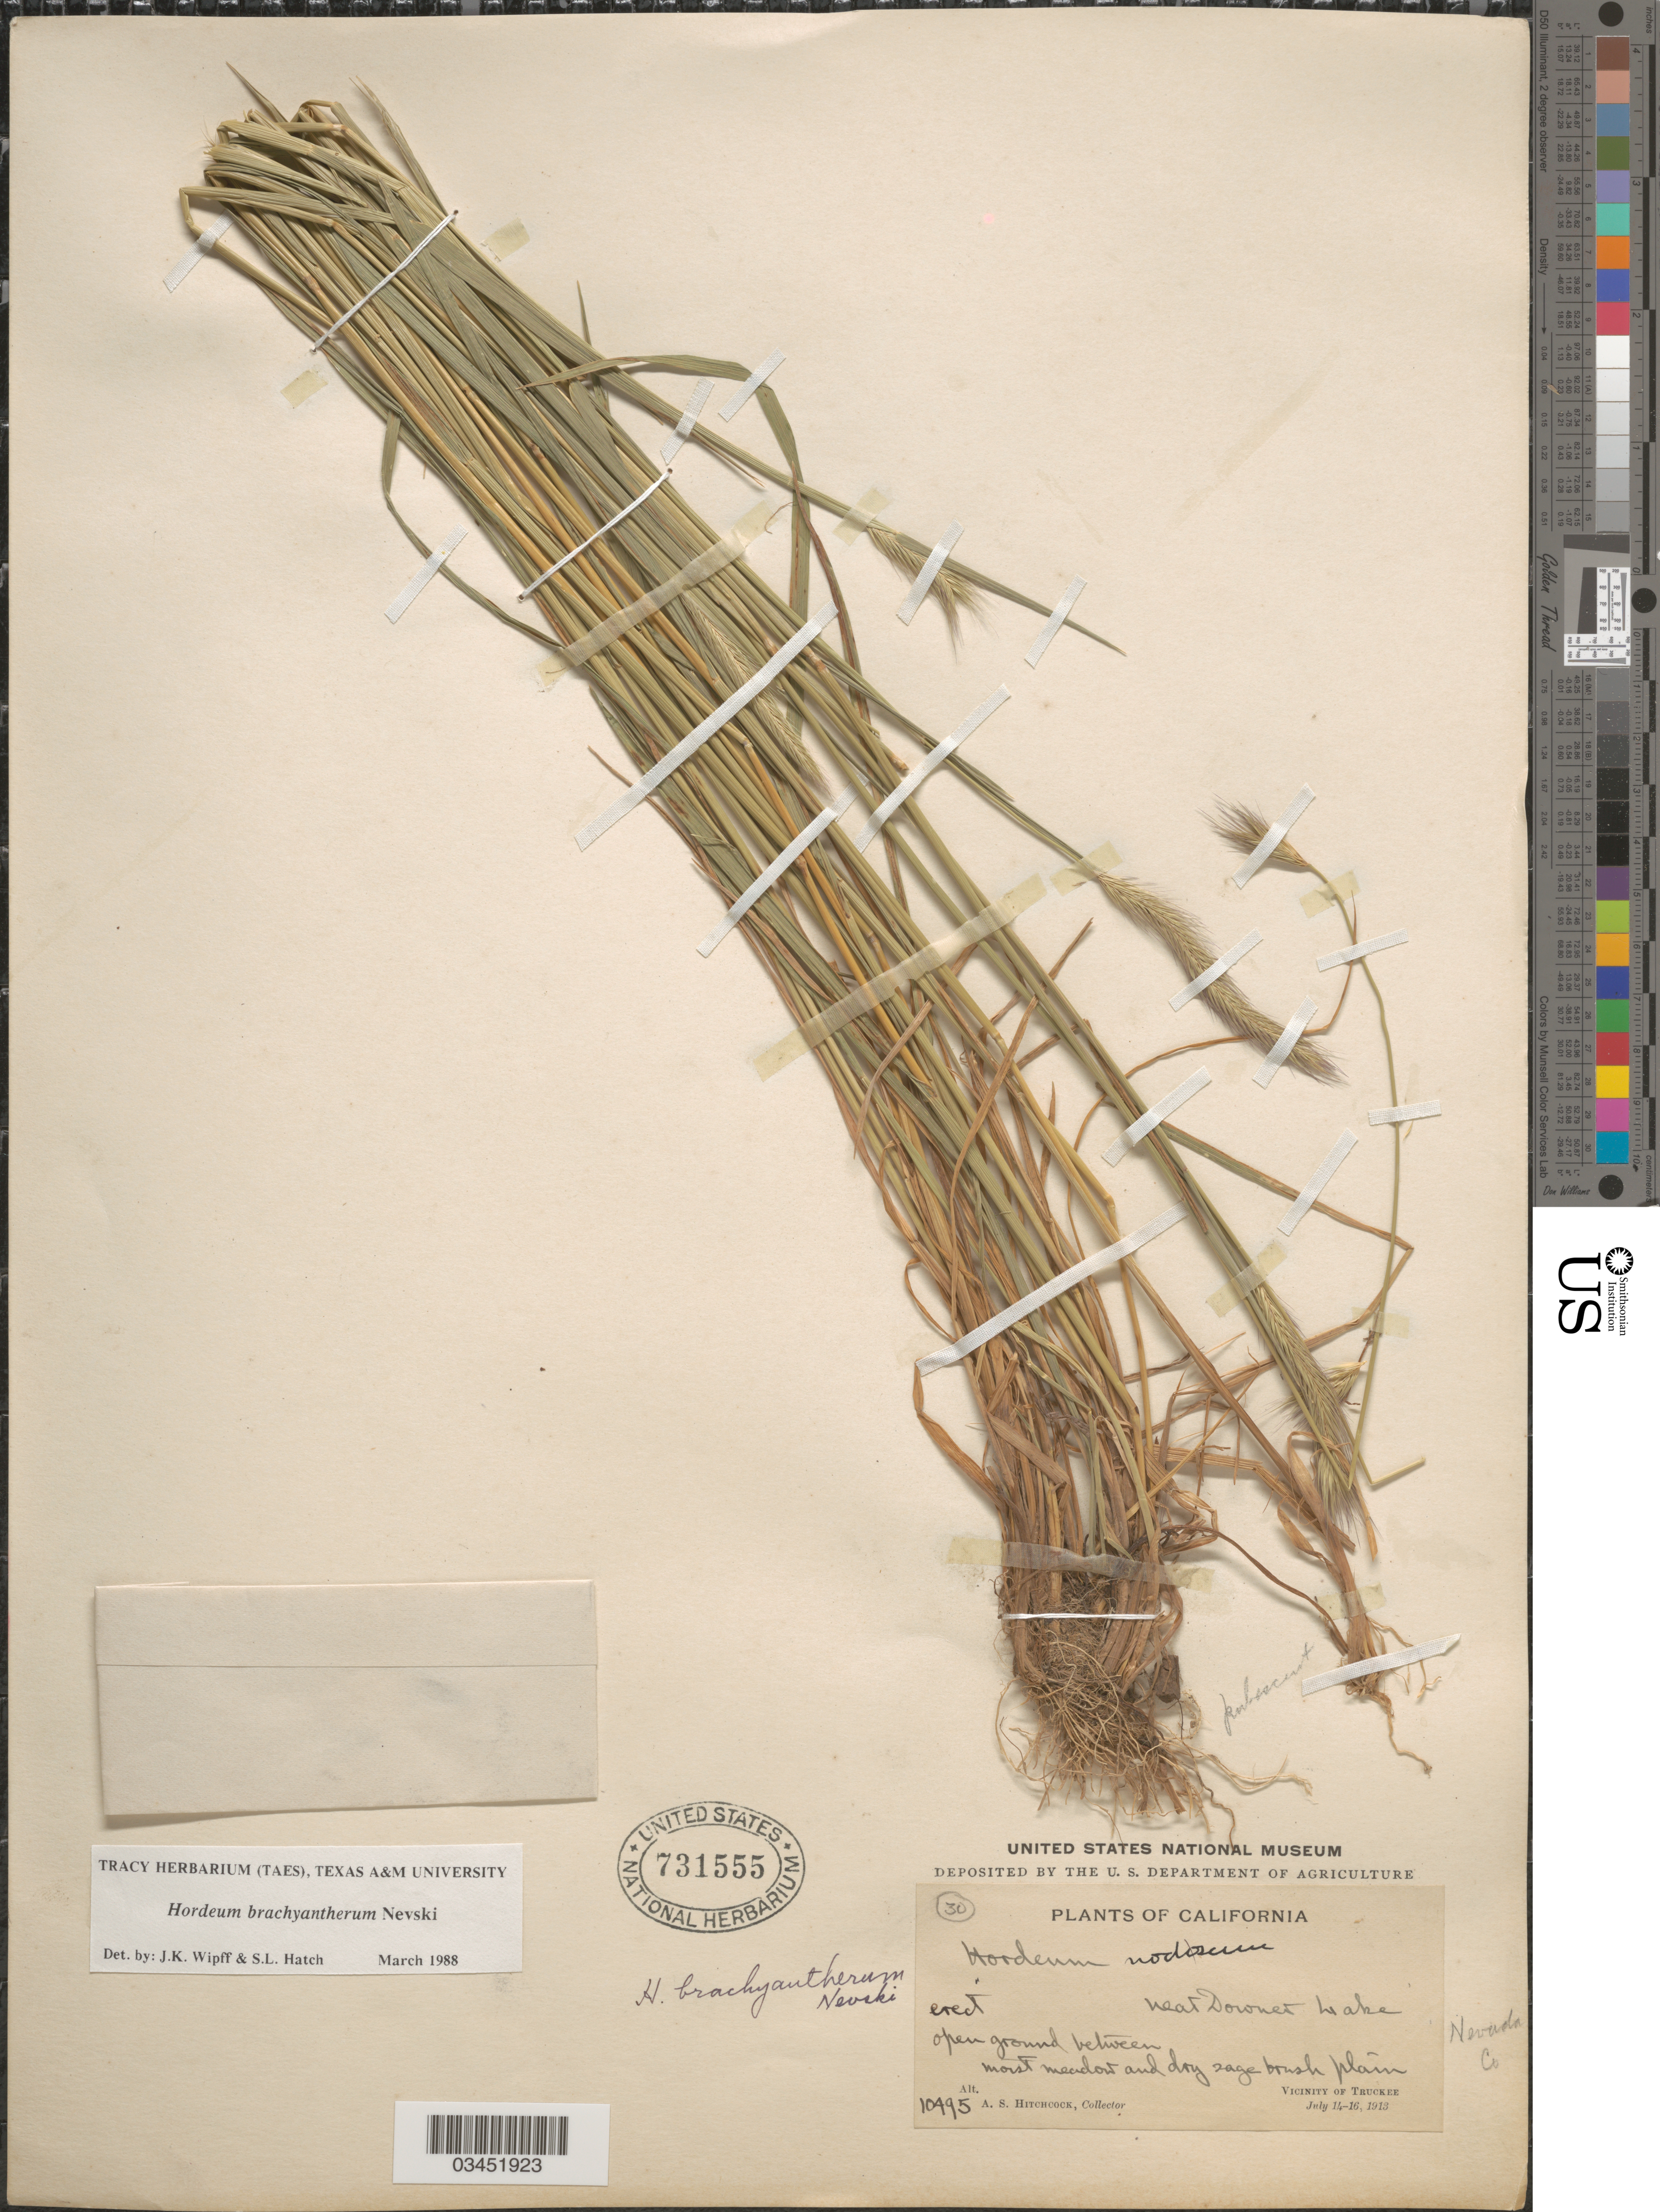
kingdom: Plantae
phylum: Tracheophyta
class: Liliopsida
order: Poales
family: Poaceae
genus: Hordeum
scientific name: Hordeum brachyantherum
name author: Nevski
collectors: A. S. Hitchcock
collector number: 10495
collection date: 1913-07-14/1913-07-16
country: United States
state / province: California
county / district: Nevada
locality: Near Downet Lake. Open ground between moist meadow and dry sage brush plain. Vicinity of Truckee. Nevada Co.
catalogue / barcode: US 731555